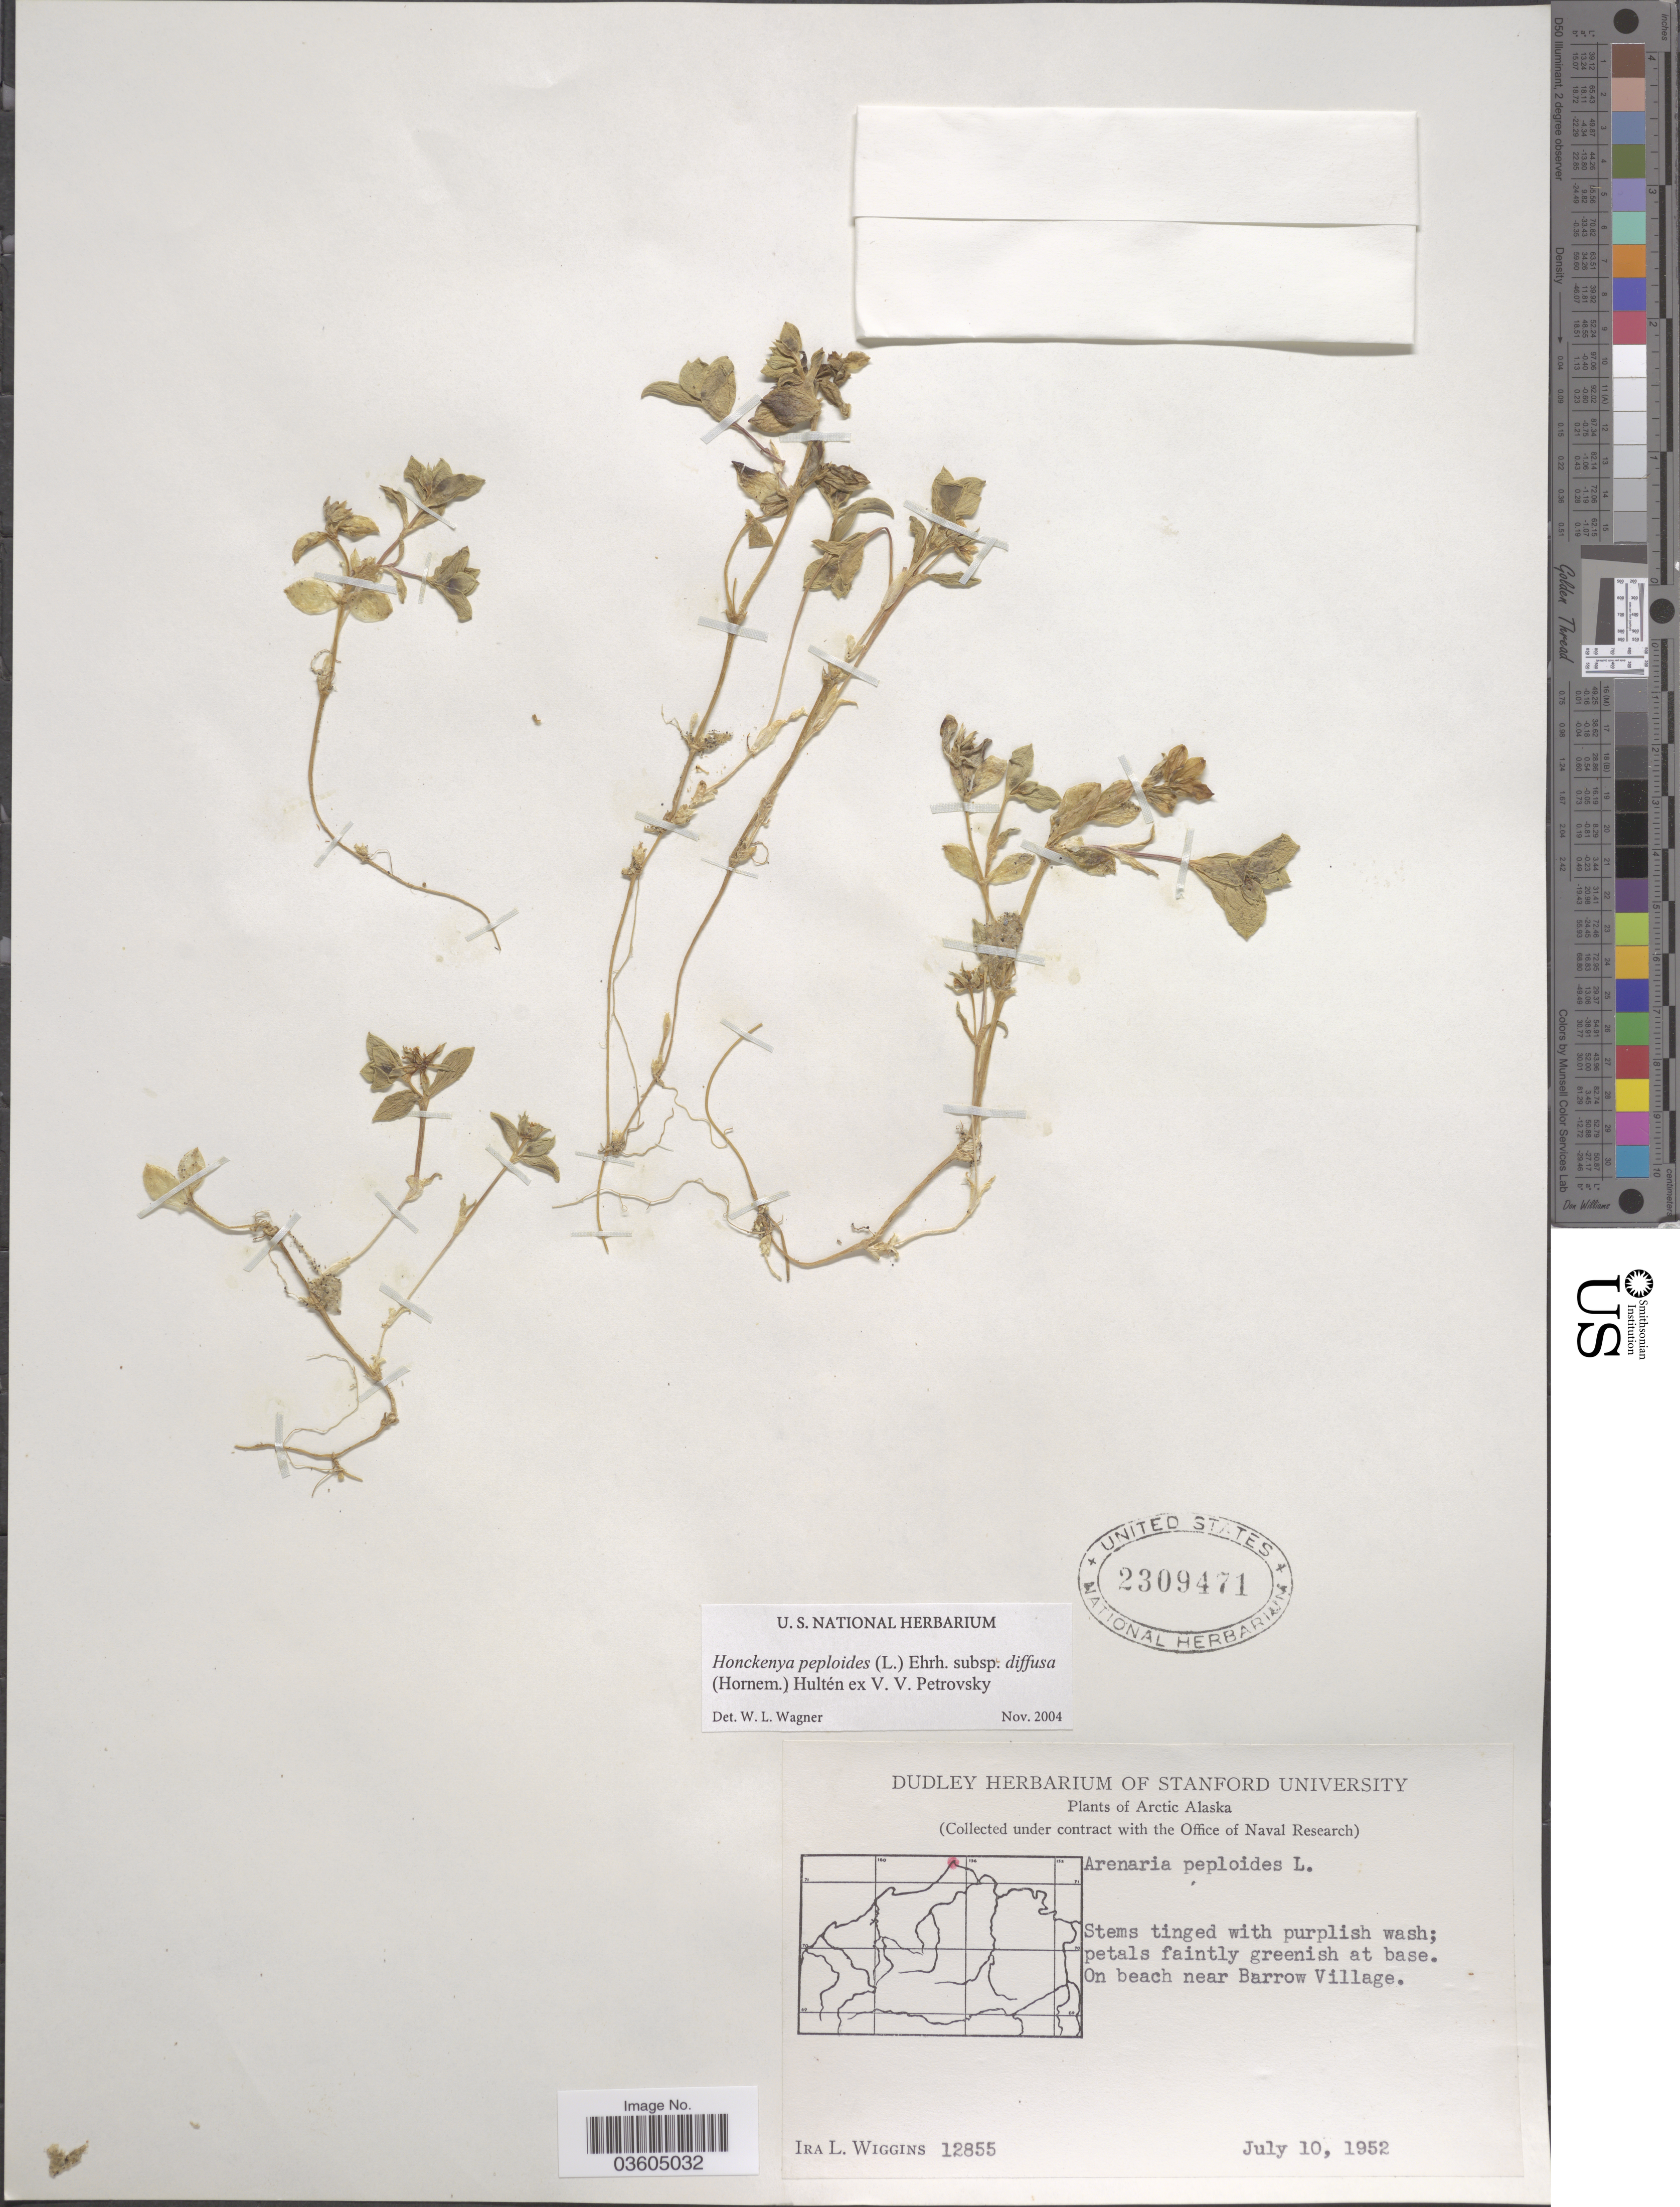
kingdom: Plantae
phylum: Tracheophyta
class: Magnoliopsida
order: Caryophyllales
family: Caryophyllaceae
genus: Honckenya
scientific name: Honckenya peploides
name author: (L.) Ehrh.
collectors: I. L. Wiggins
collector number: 12855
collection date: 1952-07-10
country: United States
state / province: Alaska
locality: Arctic Alaska. On beach near Barrow Village.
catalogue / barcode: US 2309471